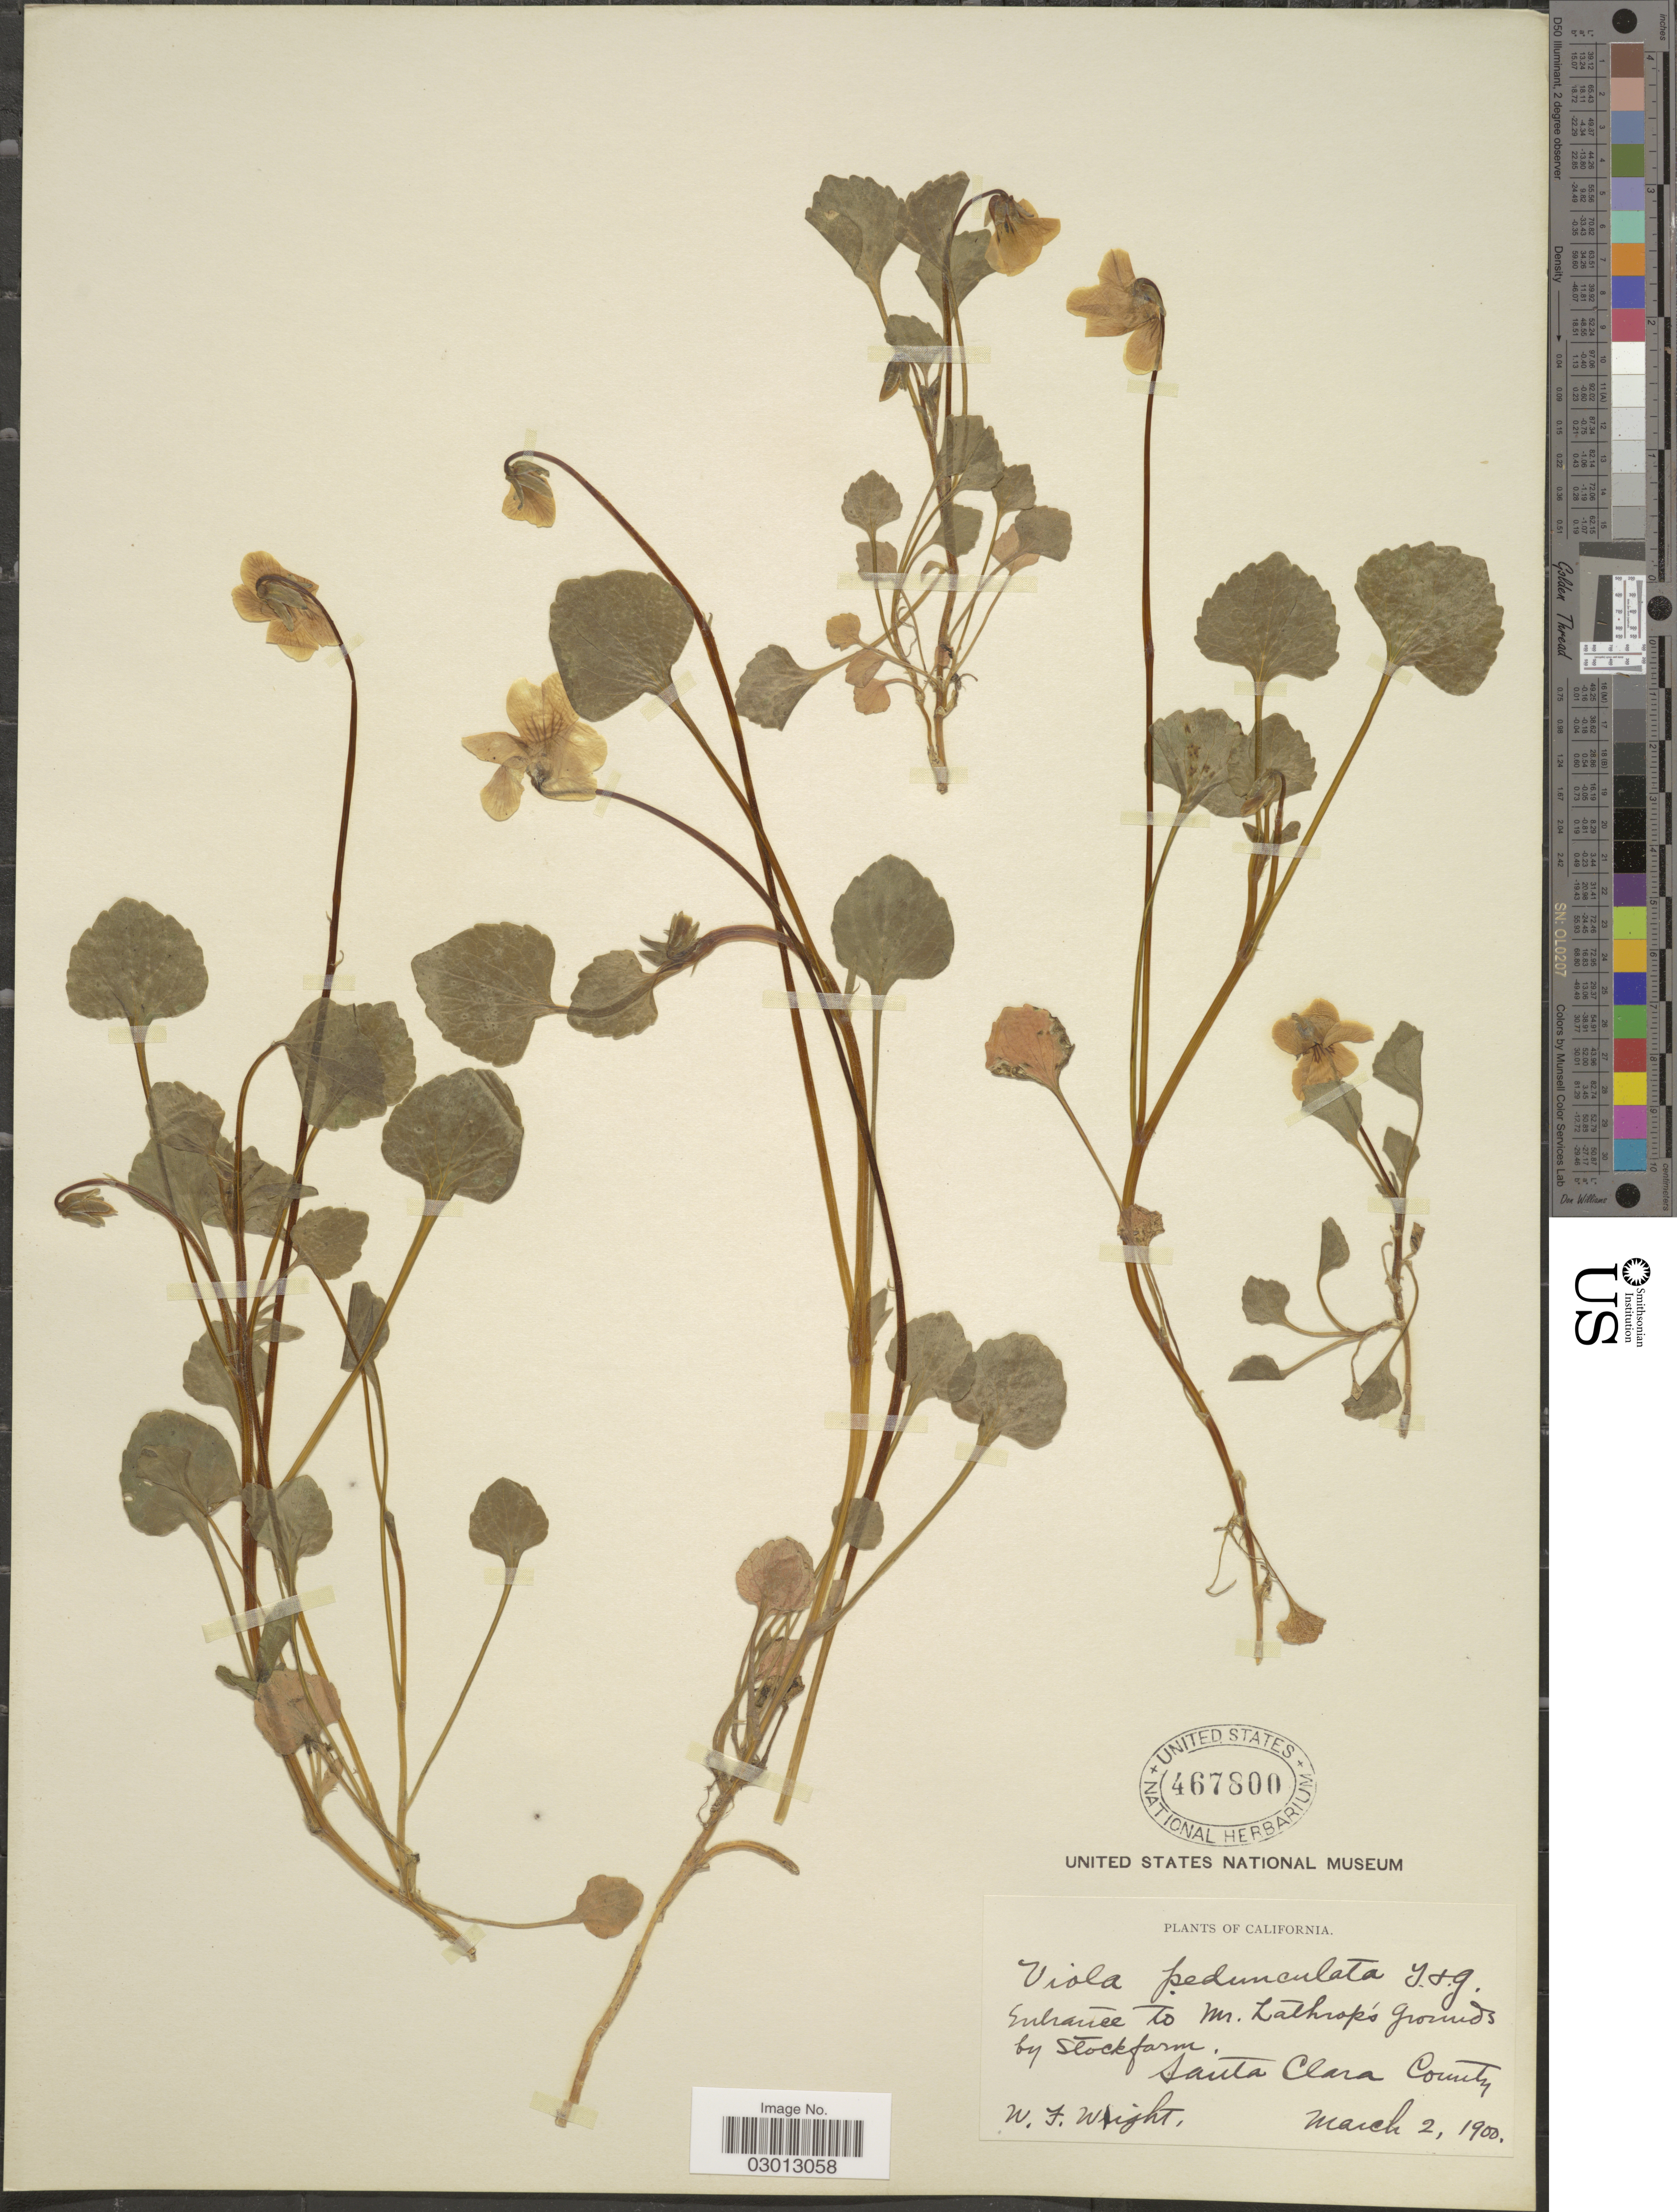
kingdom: Plantae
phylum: Tracheophyta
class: Magnoliopsida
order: Malpighiales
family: Violaceae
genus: Viola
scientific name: Viola pedunculata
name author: Torr. & A. Gray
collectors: W. Wight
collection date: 1900-03-02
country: United States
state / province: California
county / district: Santa Clara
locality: Entrance to Mr. Lathrop's grounds by Stockfarm. Santa Clara County.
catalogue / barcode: US 467800